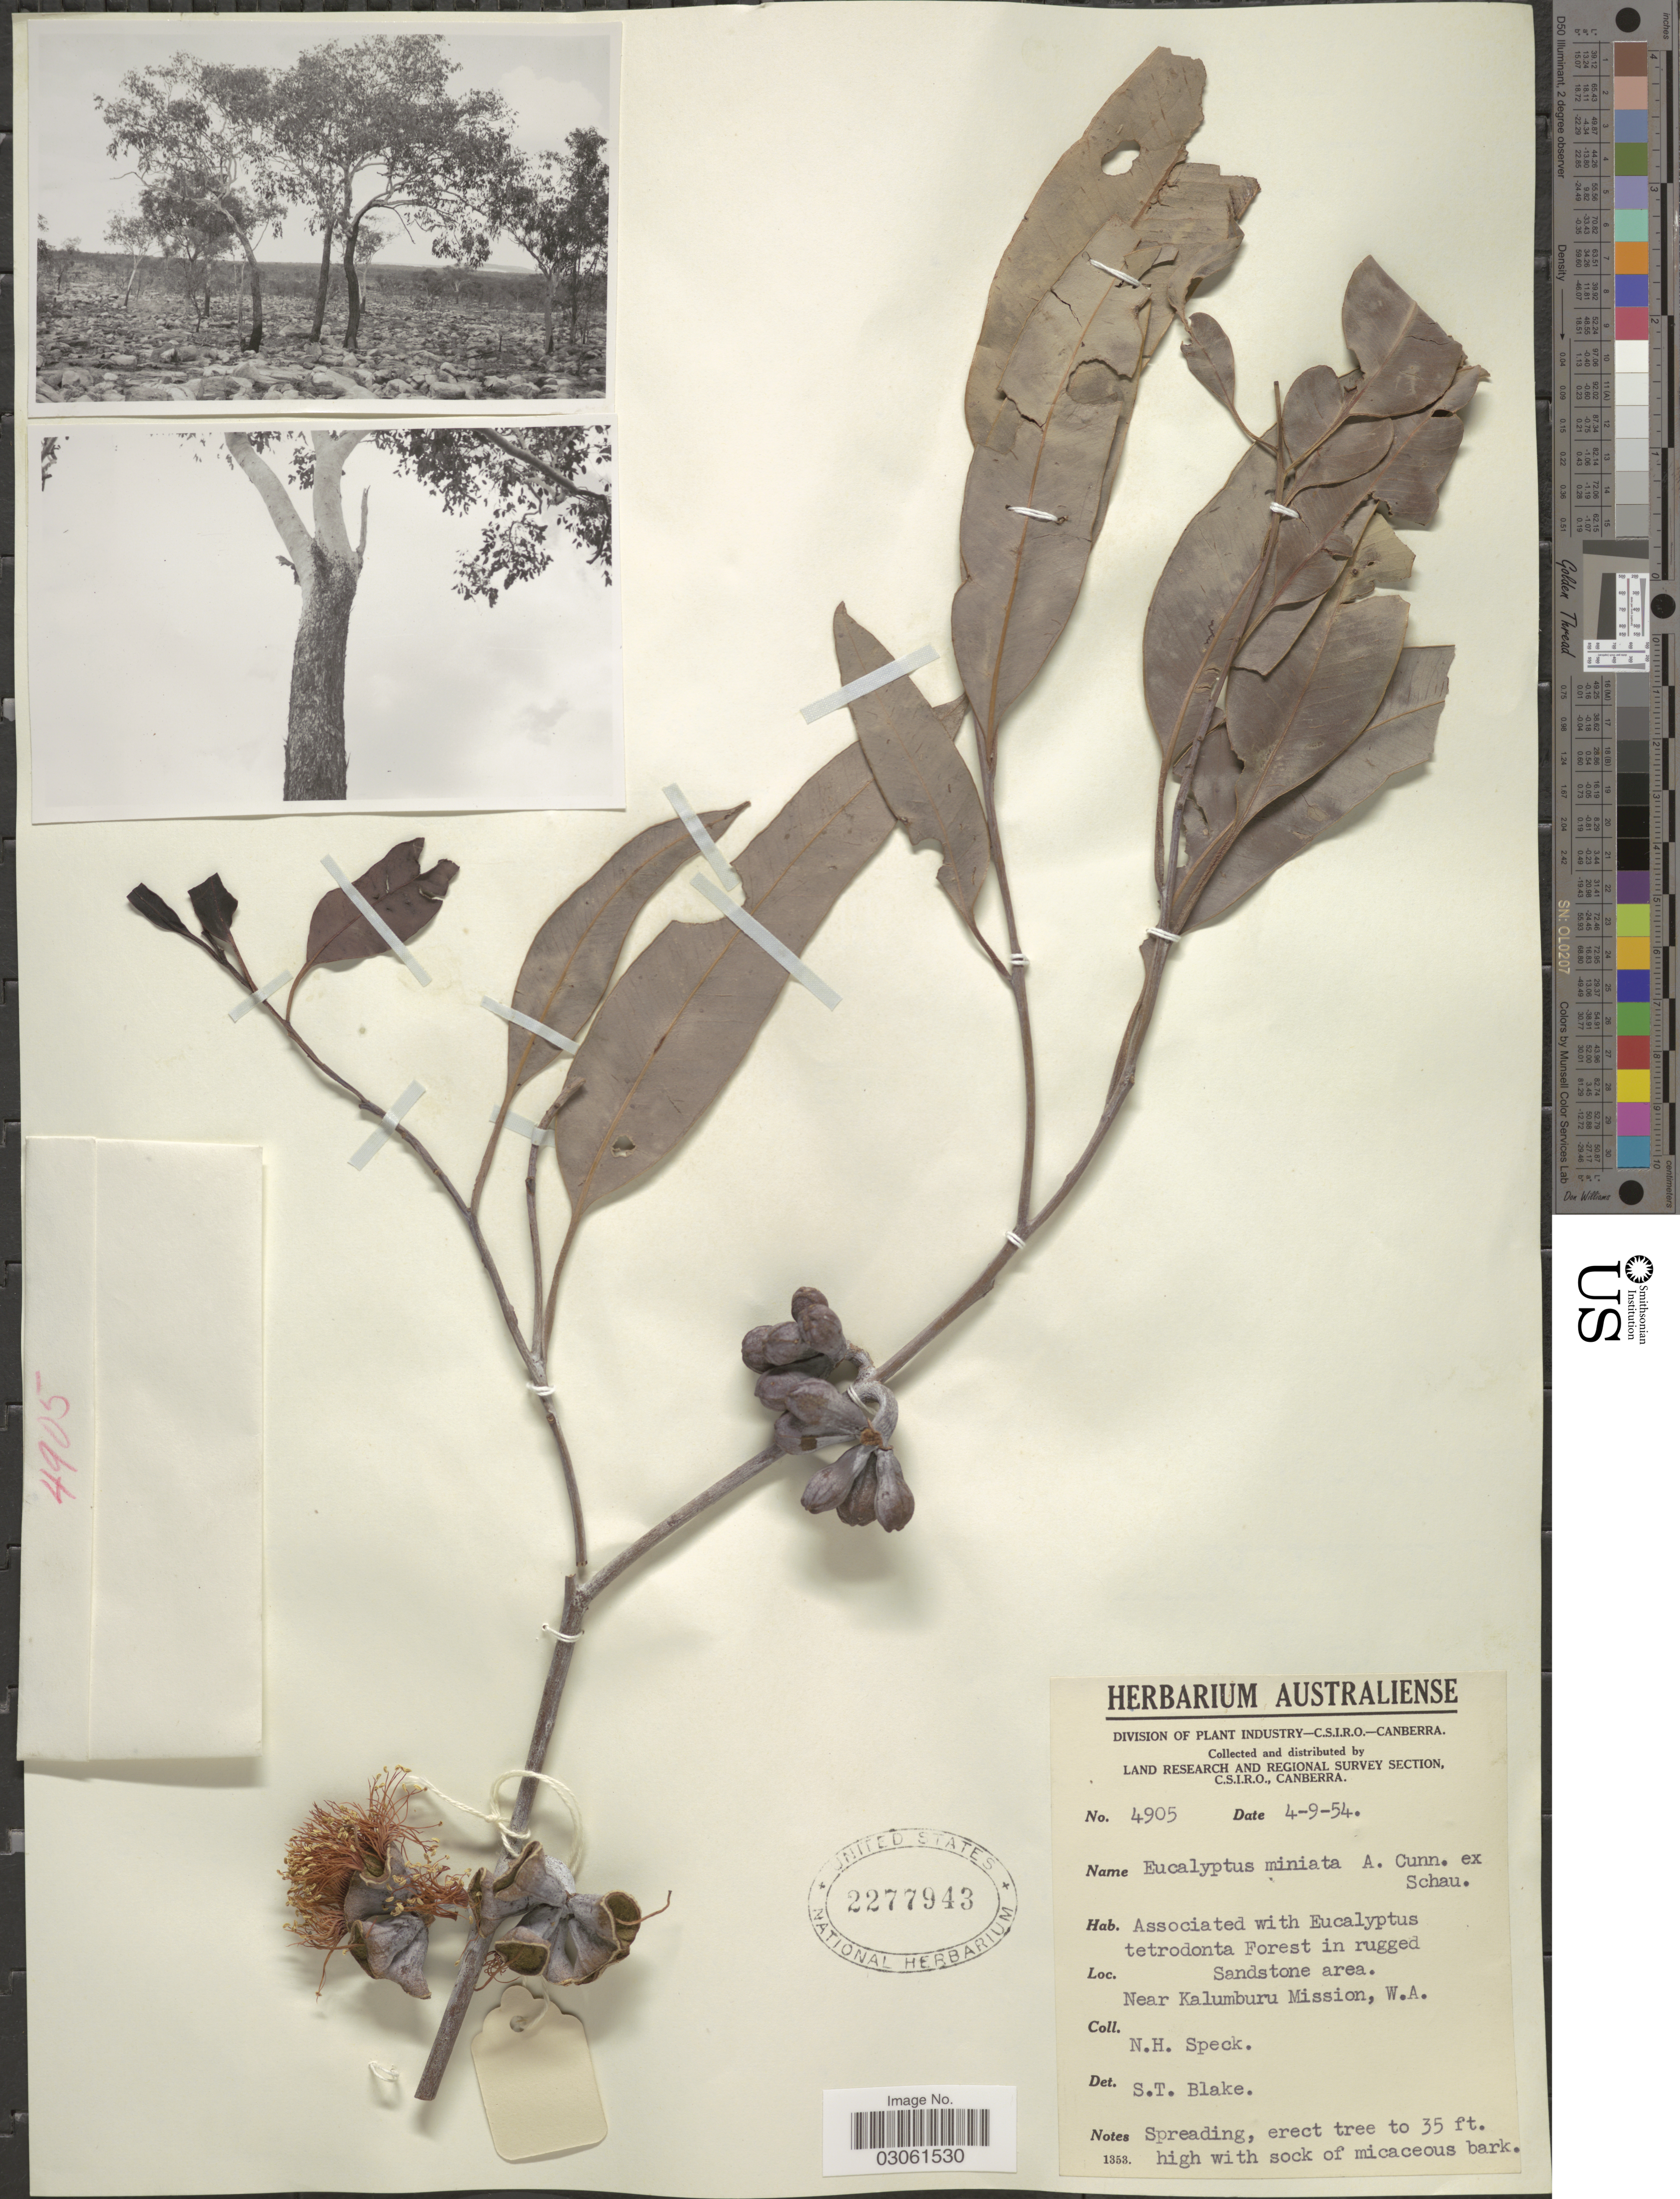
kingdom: Plantae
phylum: Tracheophyta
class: Magnoliopsida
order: Myrtales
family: Myrtaceae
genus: Eucalyptus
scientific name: Eucalyptus miniata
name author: Shauer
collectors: N. Speck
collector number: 4905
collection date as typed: Transcribed d/m/y: 4/9/54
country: Australia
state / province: Western Australia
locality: Near Kalumburu Mission, W. A.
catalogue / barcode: US 2277943